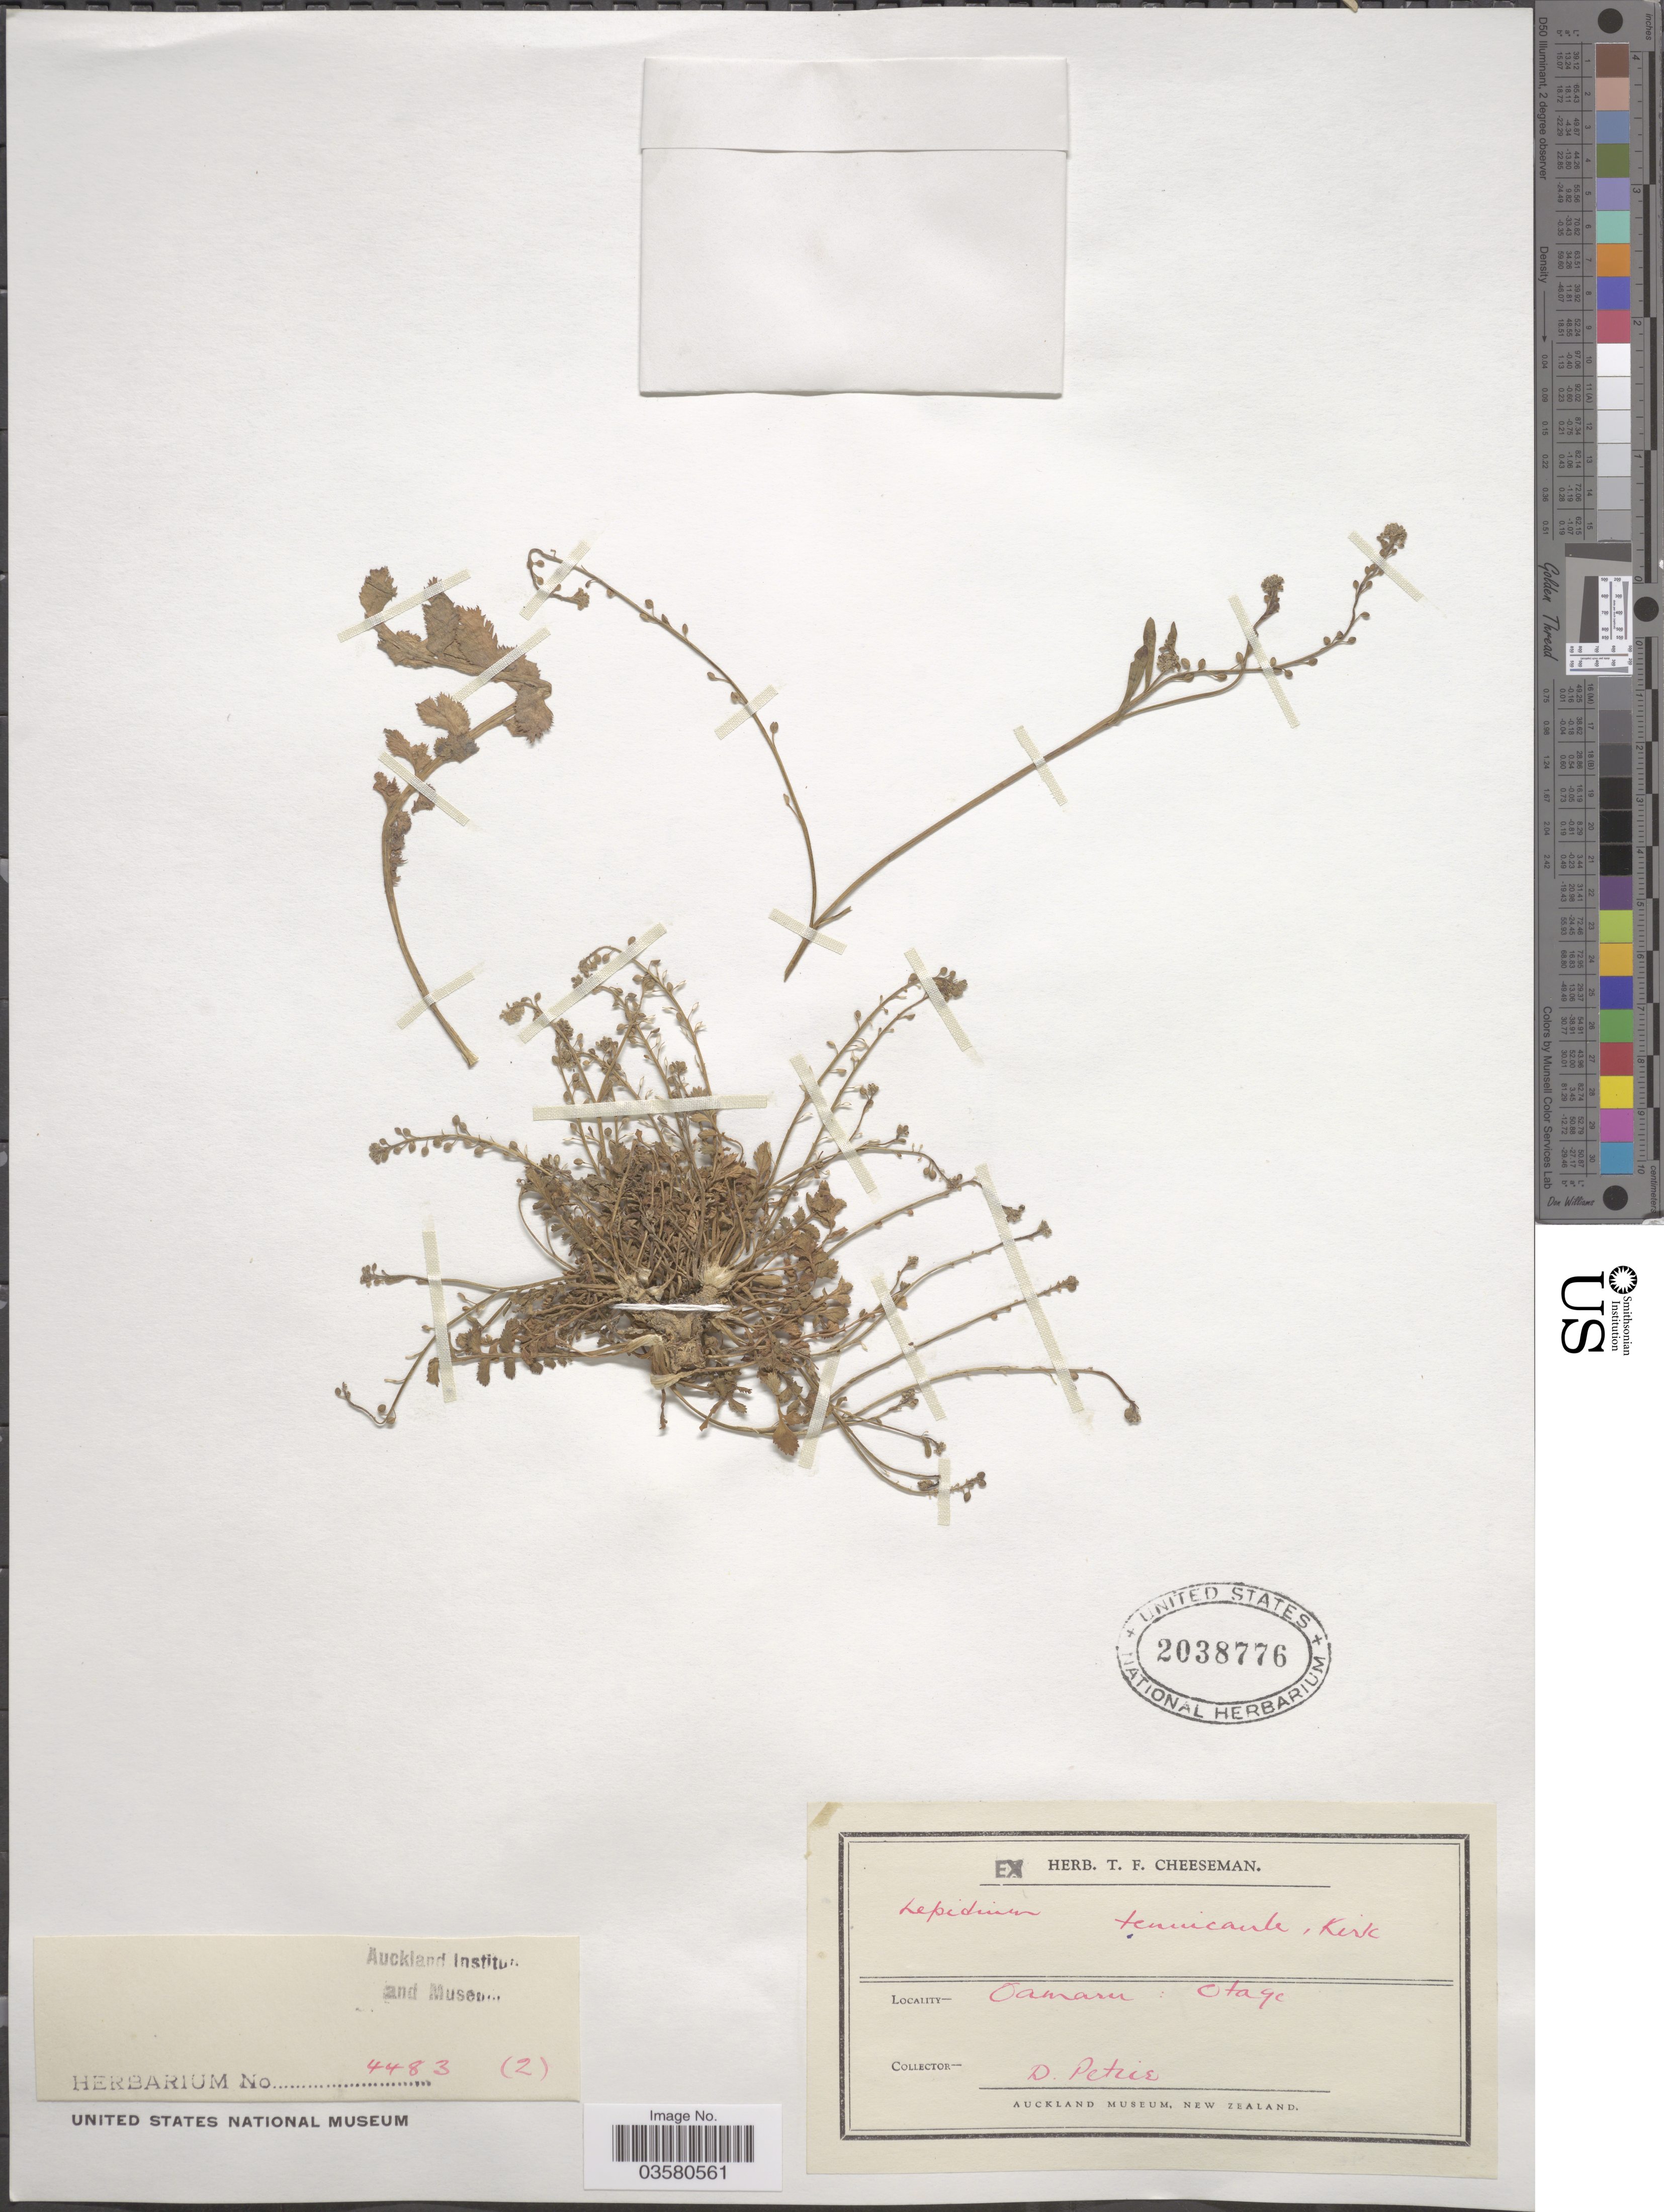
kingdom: Plantae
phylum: Tracheophyta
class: Magnoliopsida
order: Brassicales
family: Brassicaceae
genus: Lepidium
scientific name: Lepidium tenuicaule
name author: Kirk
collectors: D. Petrie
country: New Zealand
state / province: Otago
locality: Oamaru.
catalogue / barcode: US 2038776